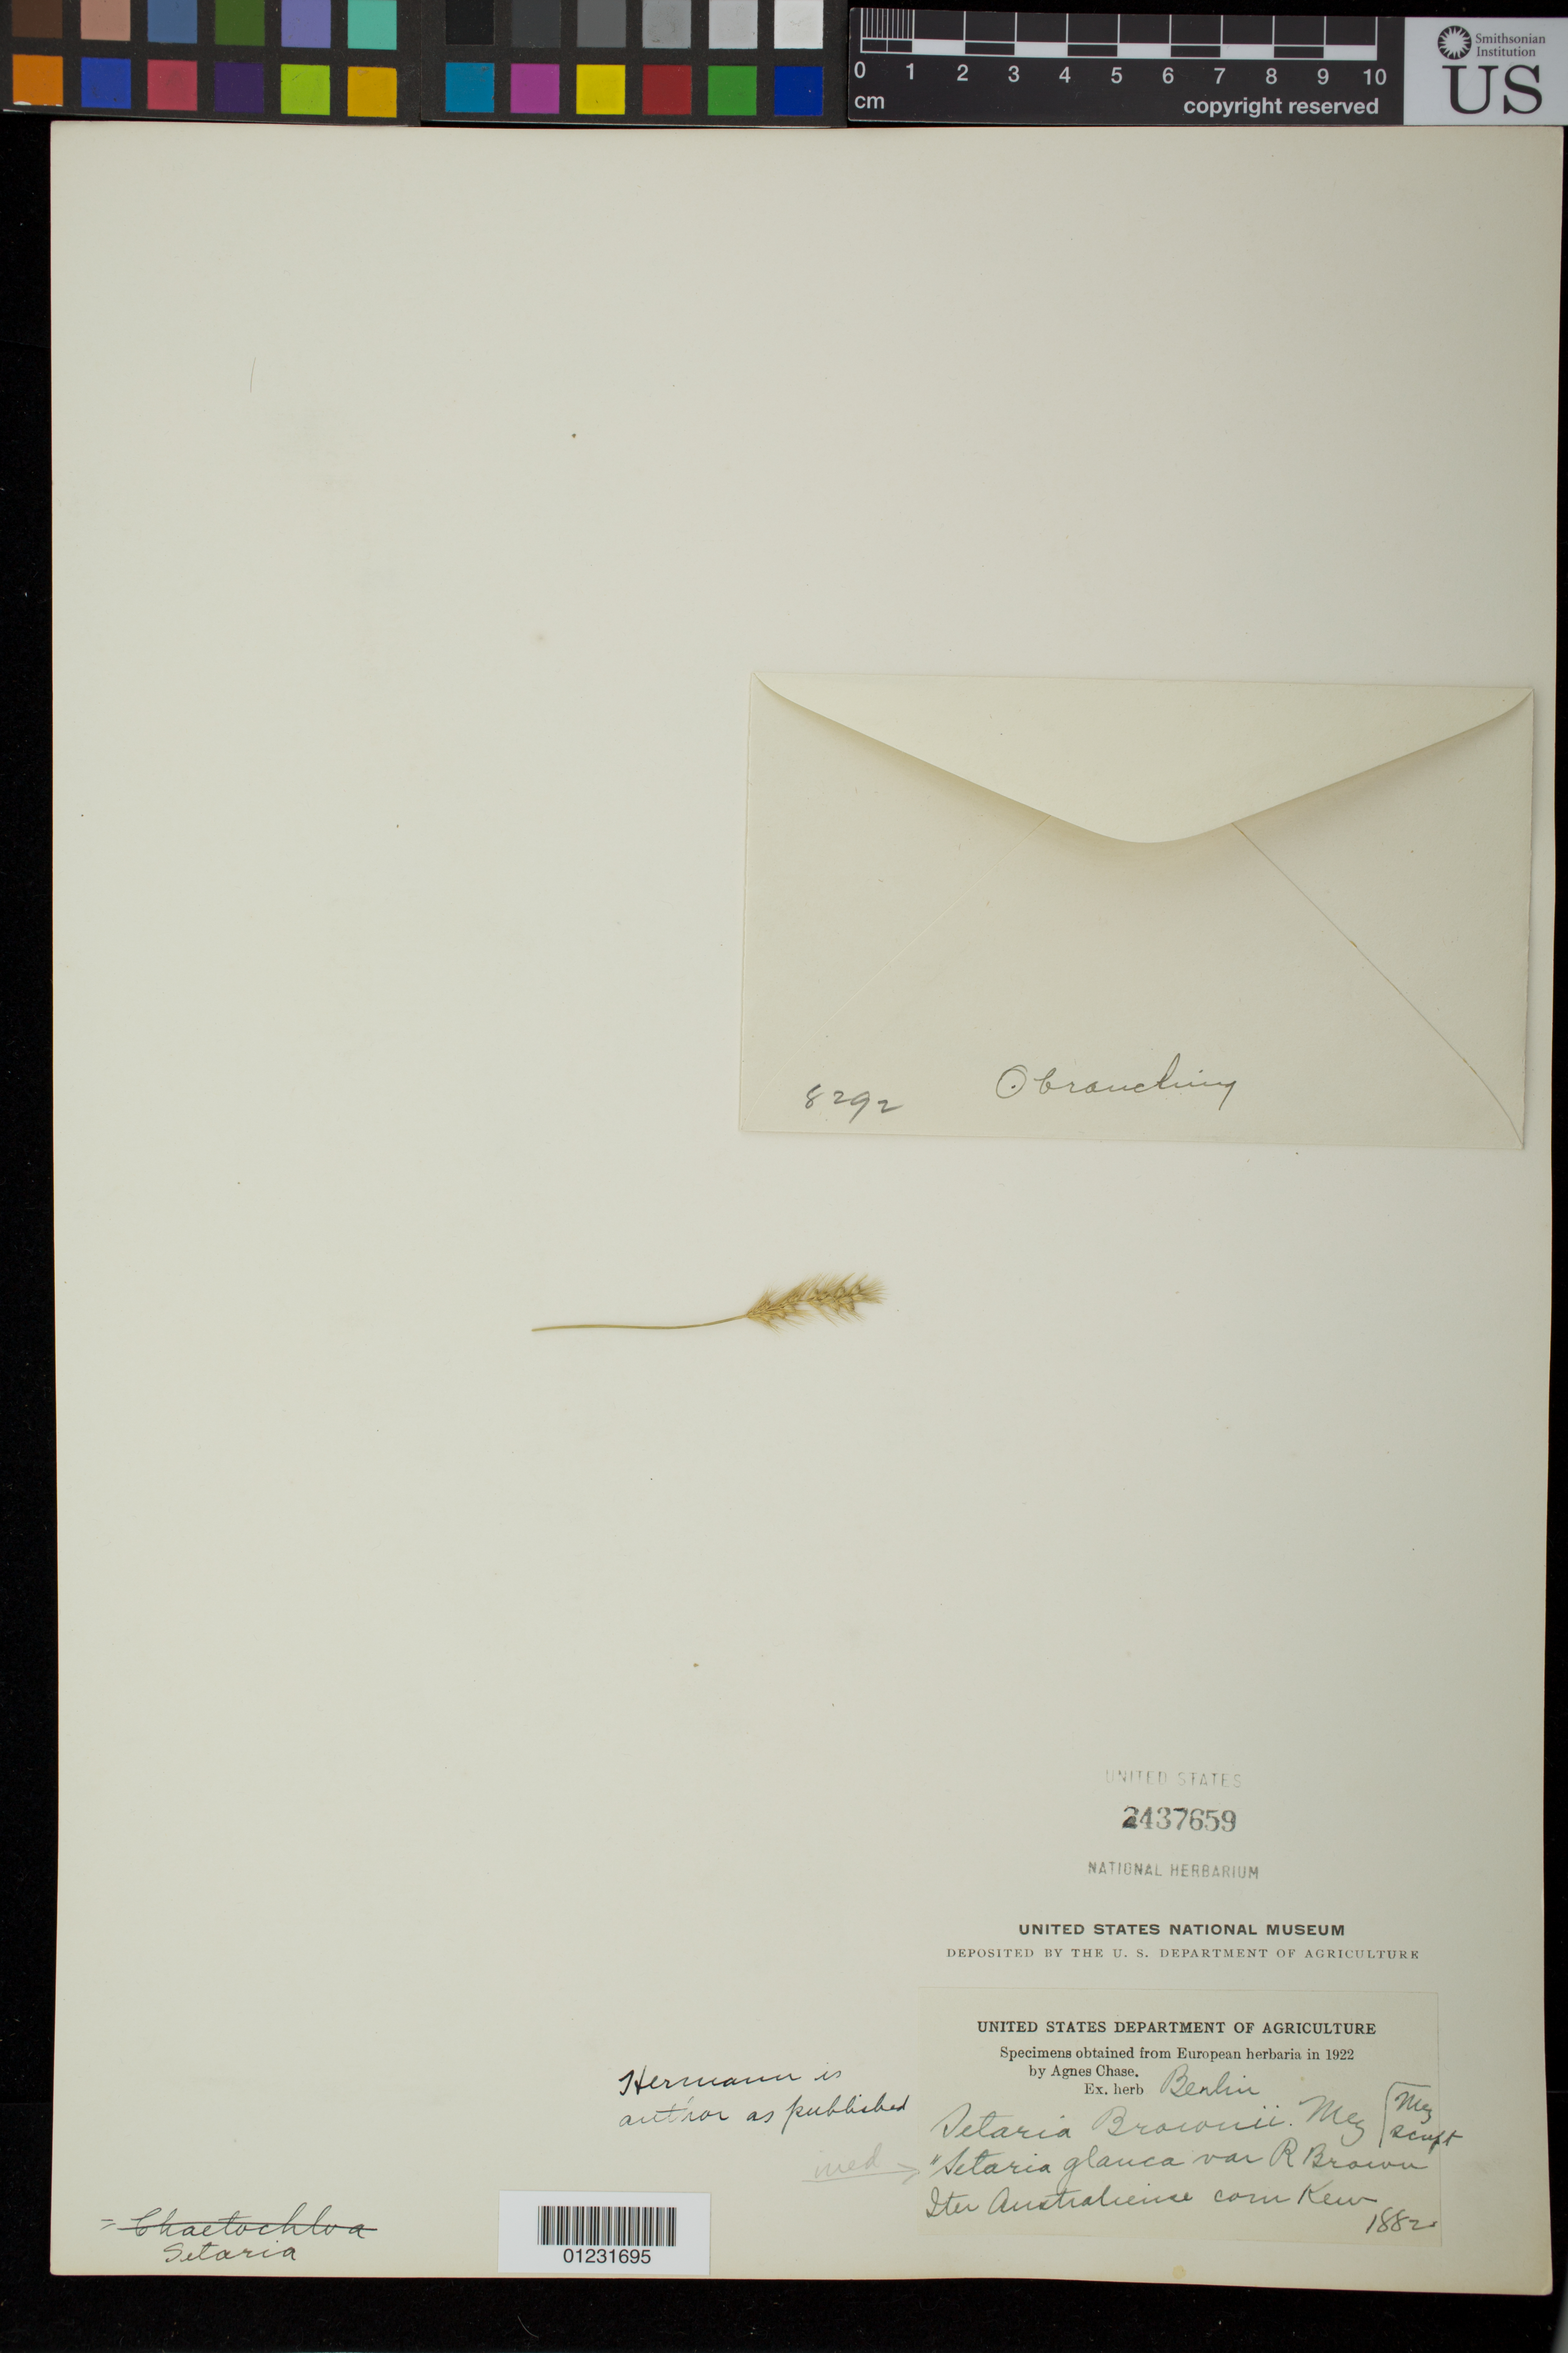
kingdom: Plantae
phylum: Tracheophyta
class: Liliopsida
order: Poales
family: Poaceae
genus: Setaria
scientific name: Setaria brownii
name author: R.A.W. Herrm.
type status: Syntype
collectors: R. Brown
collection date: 1882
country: Australia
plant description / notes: Fragmentary material of type specimen ex herb. Berlin.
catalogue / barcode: US 2437659